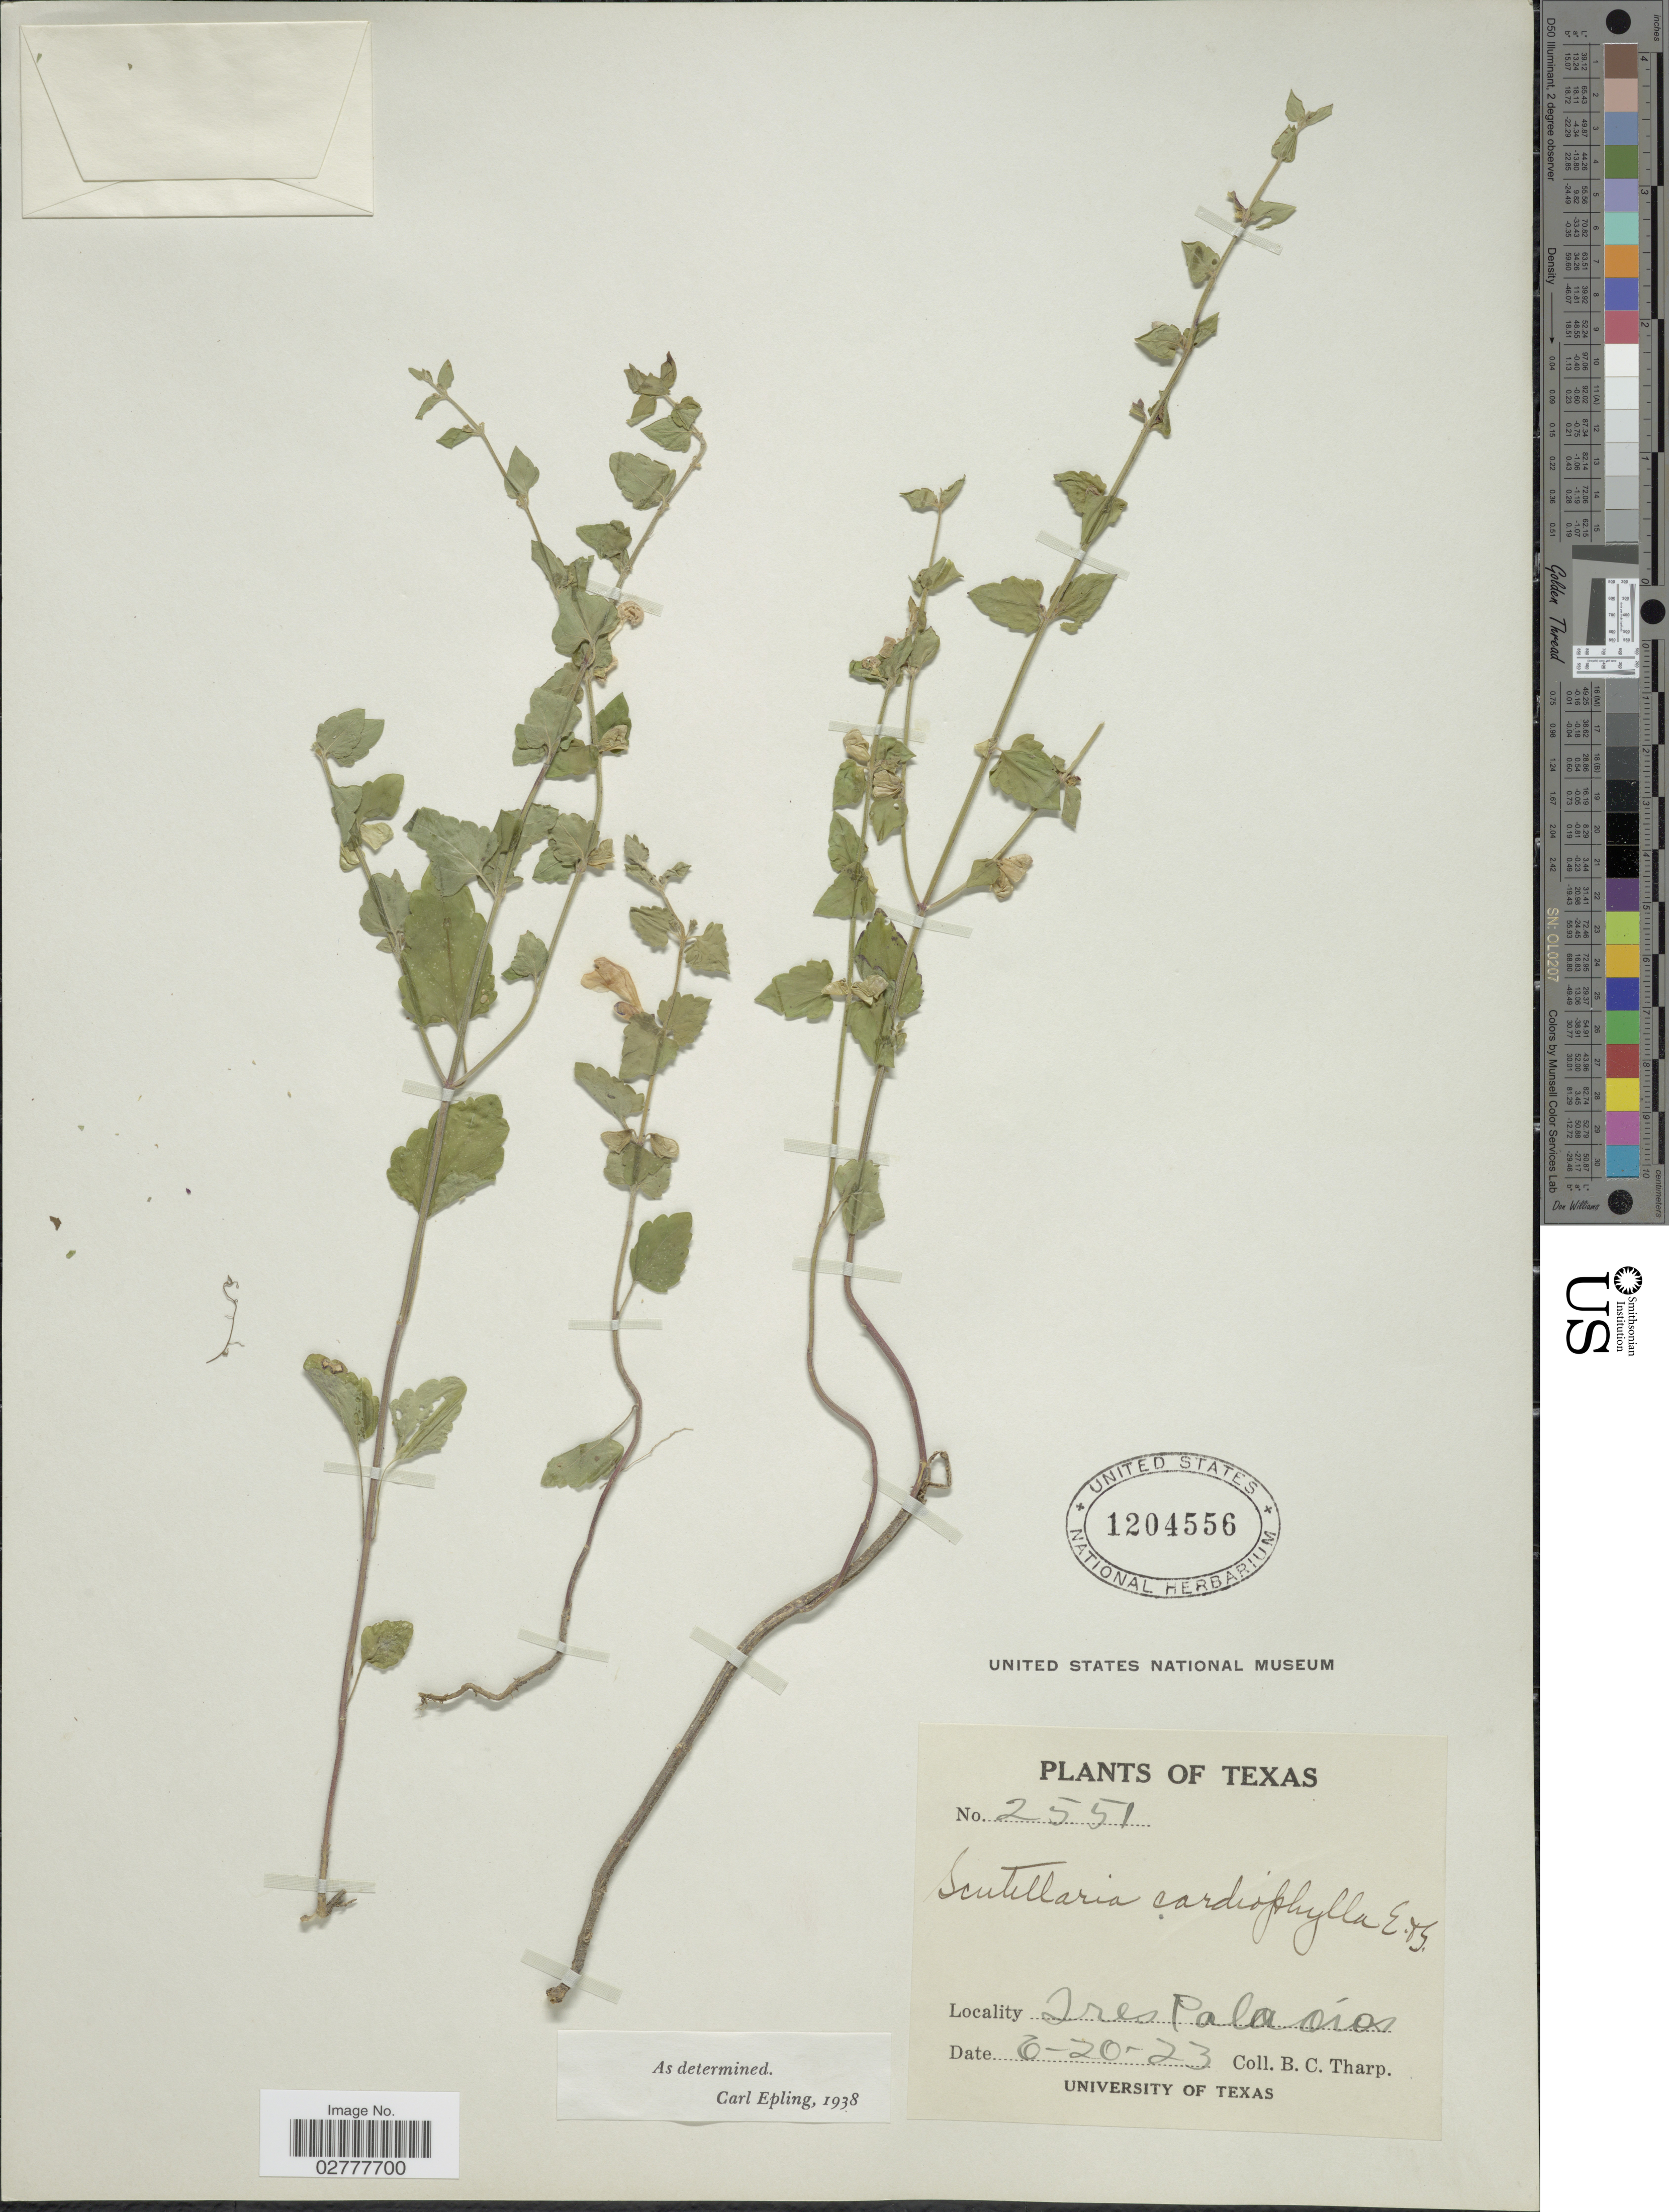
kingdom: Plantae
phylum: Tracheophyta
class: Magnoliopsida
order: Lamiales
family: Lamiaceae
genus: Scutellaria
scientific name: Scutellaria cardiophylla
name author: Engelm. & A. Gray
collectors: B. C. Tharp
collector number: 2551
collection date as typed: Transcribed d/m/y: 20/6/23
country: United States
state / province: Texas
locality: Ires Palacios.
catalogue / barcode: US 1204556